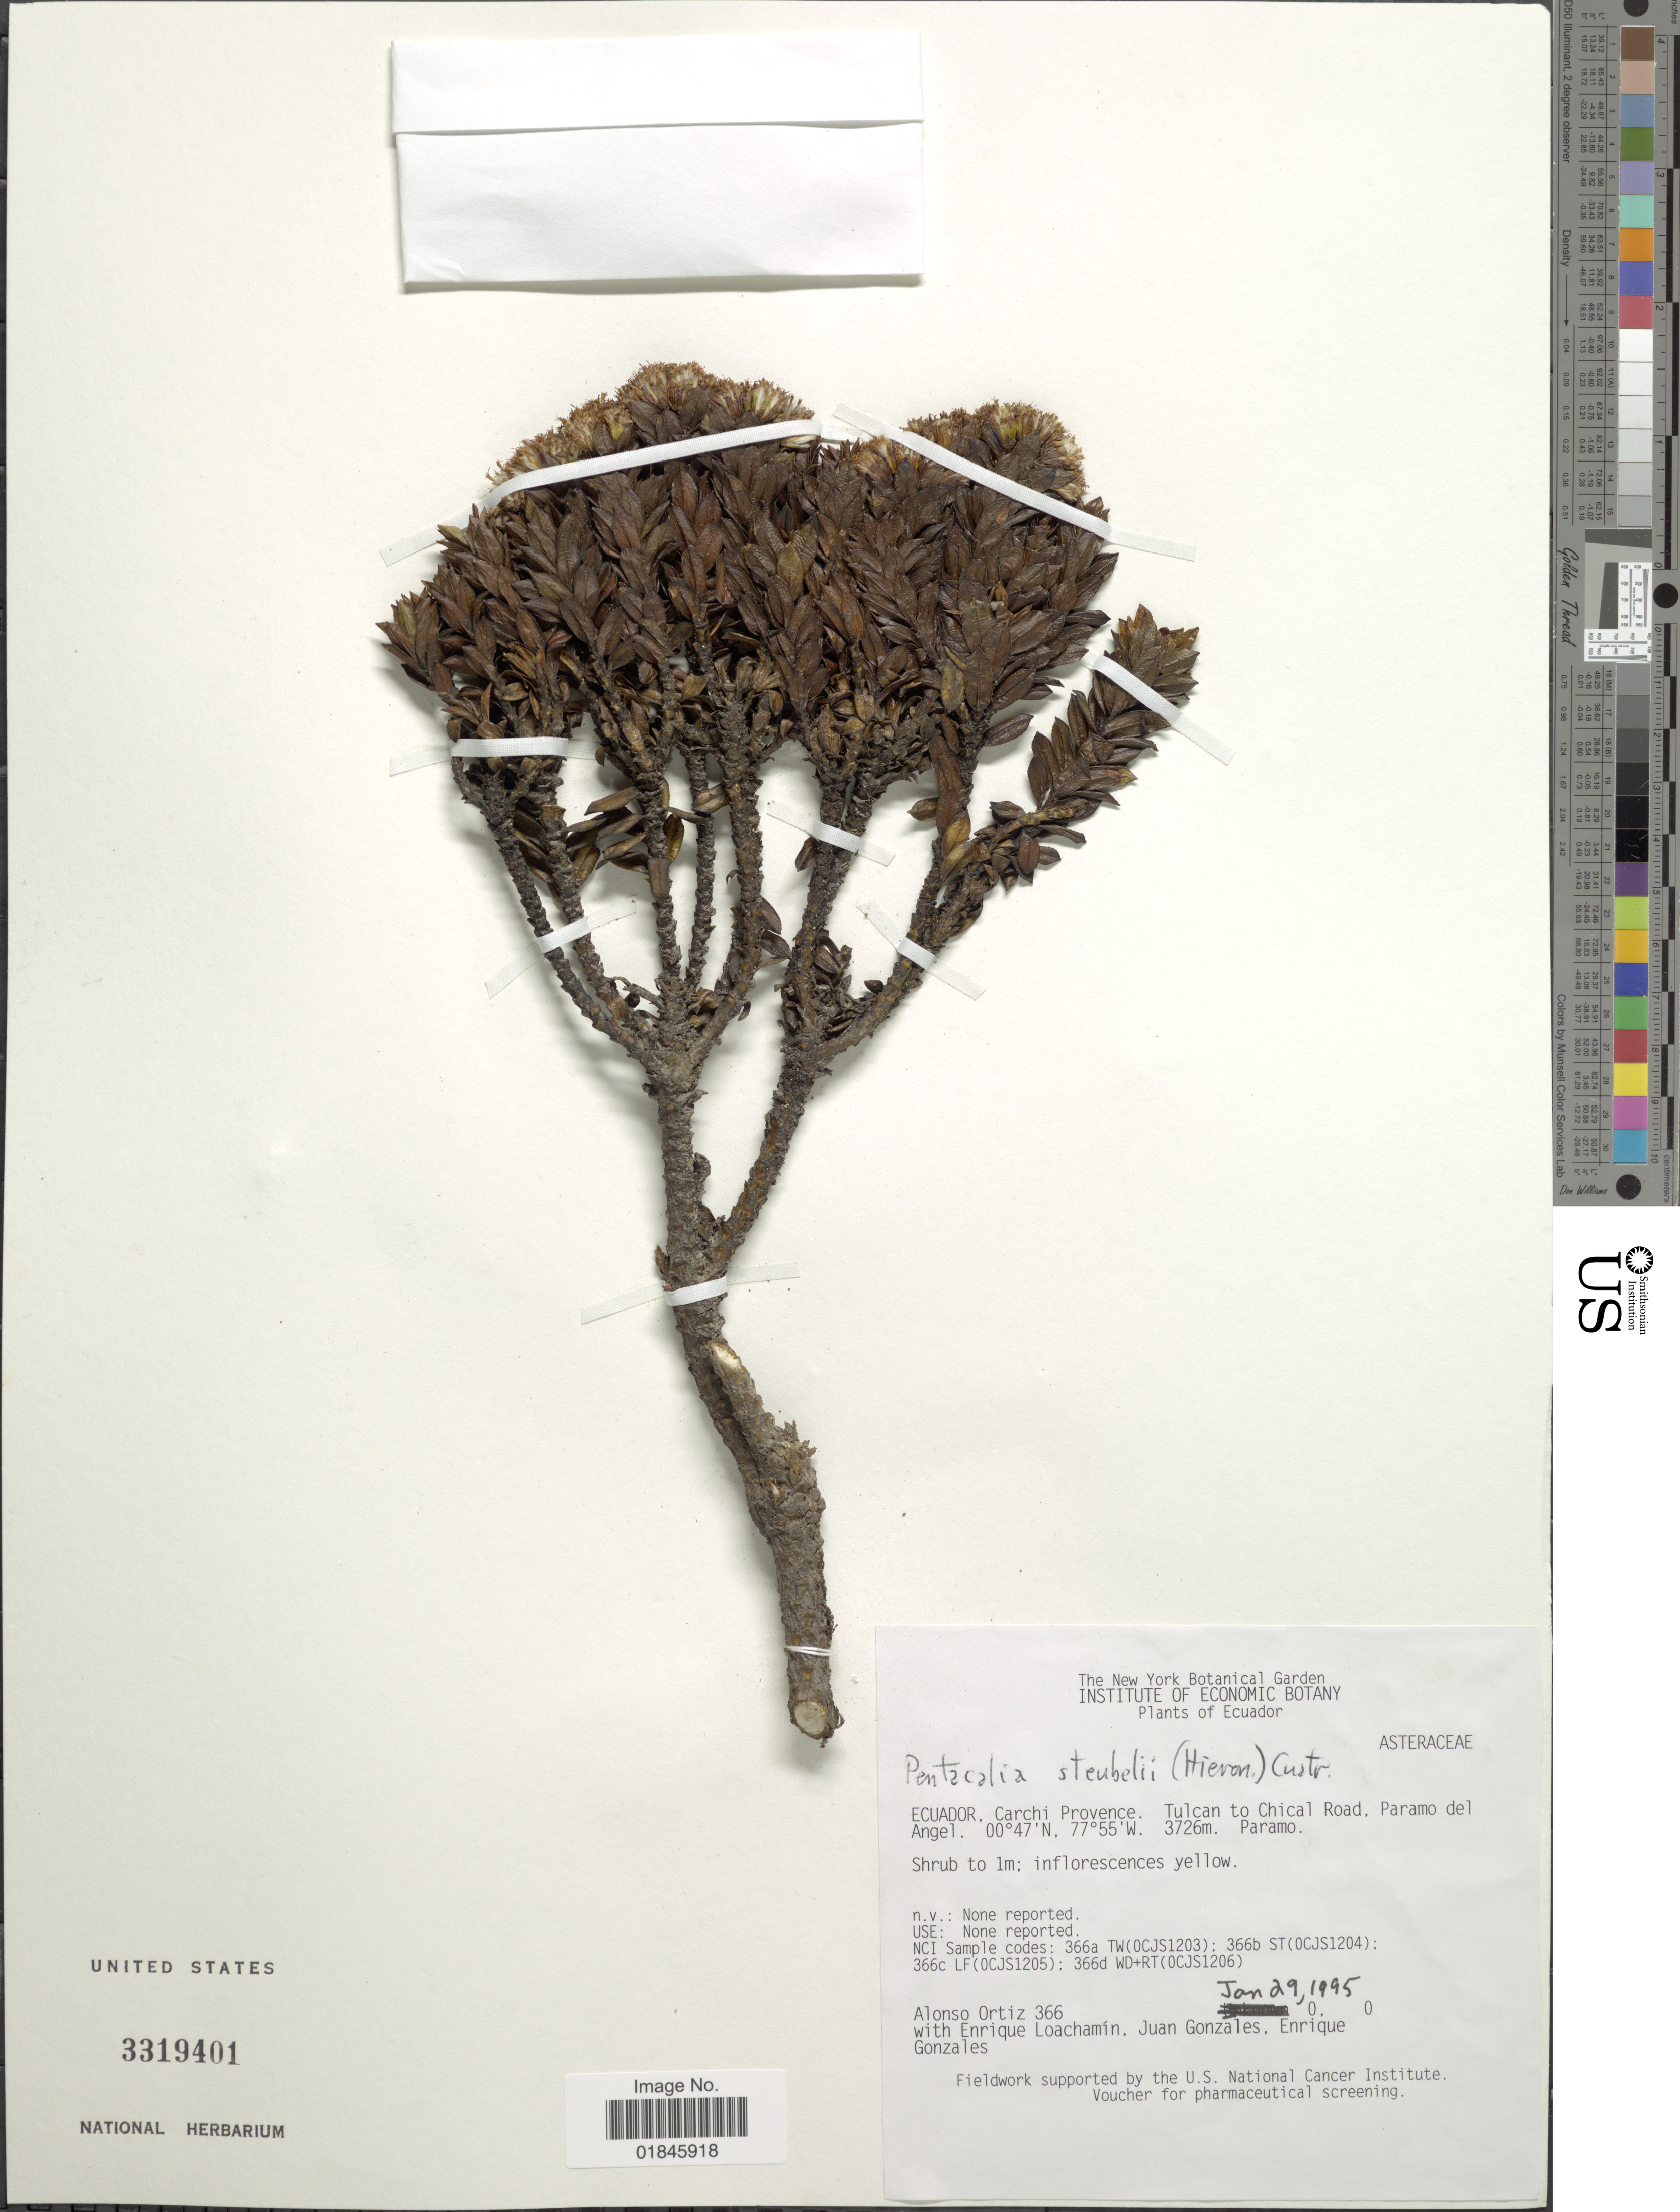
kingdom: Plantae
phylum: Tracheophyta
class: Magnoliopsida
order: Asterales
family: Asteraceae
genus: Pentacalia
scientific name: Pentacalia steubelii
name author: (Hieron.) Cuatrec.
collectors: A. Ortiz, E. Loachamin, J. Gonzales & E. Gonzales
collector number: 366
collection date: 1995-01-29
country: Ecuador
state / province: Carchi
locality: Ecuador. Carchi Provence. Tulcan to Chical Road. Paramo del Angel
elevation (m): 3726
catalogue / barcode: US 3319401